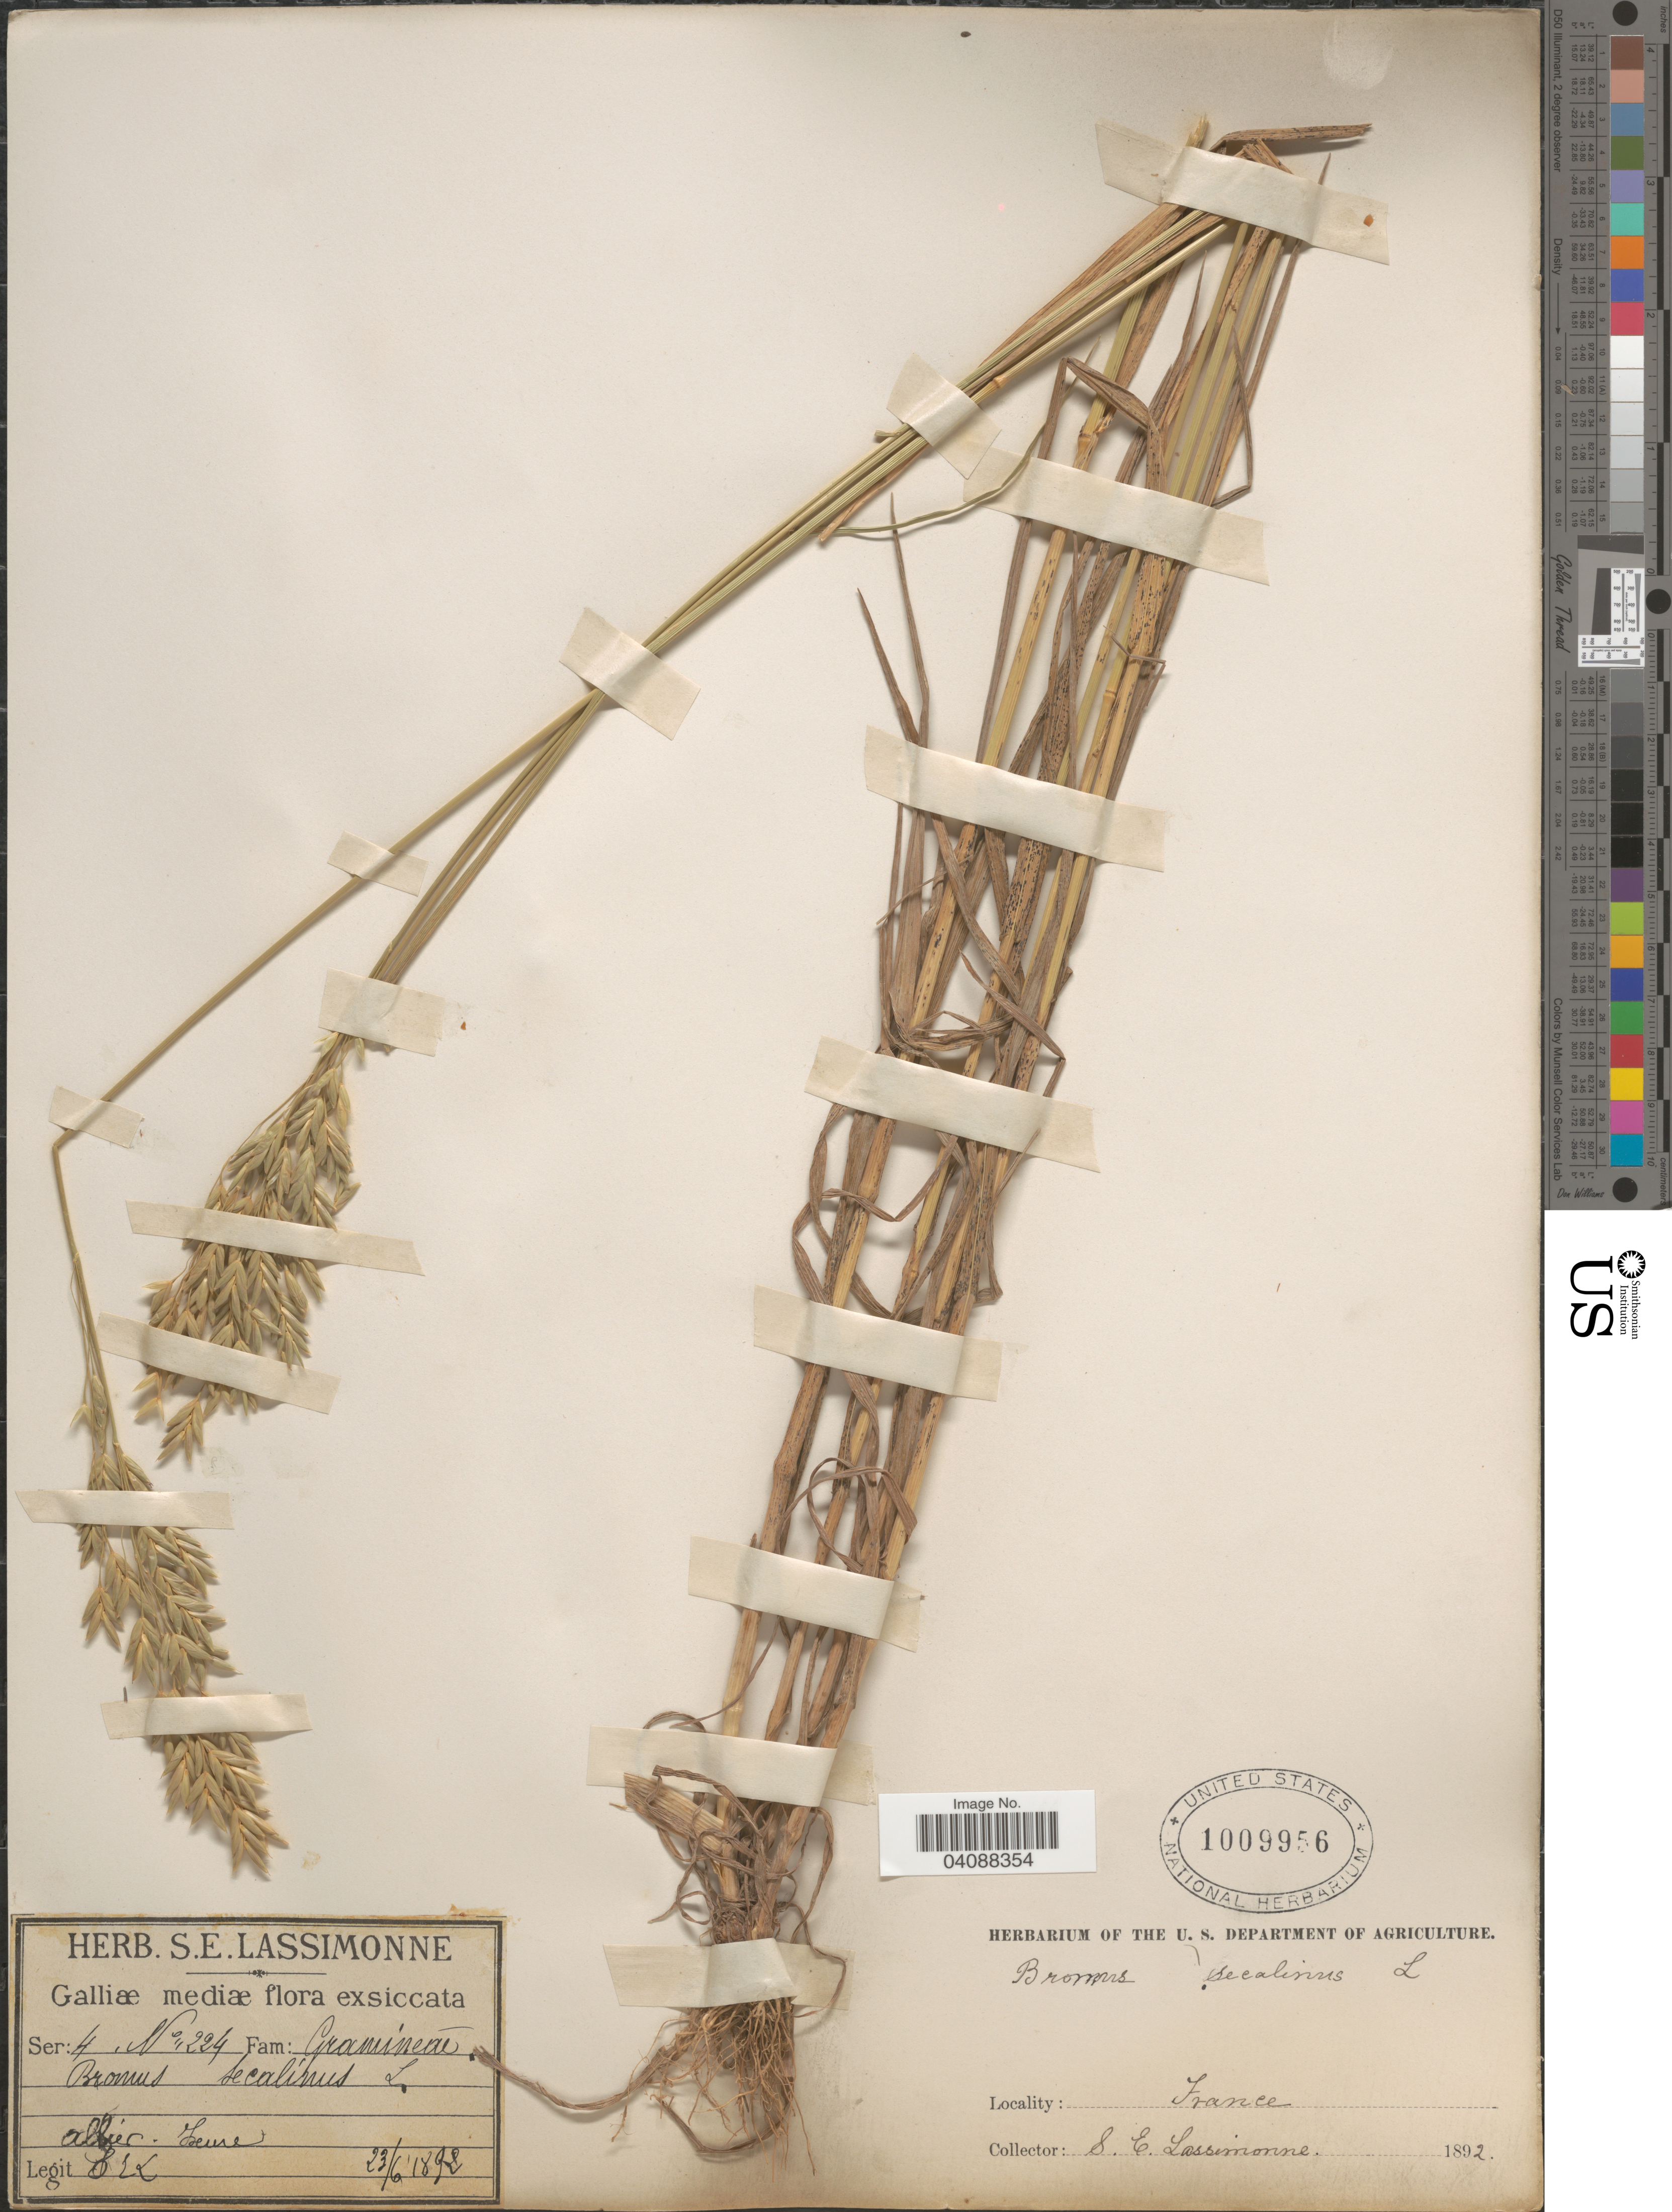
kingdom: Plantae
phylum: Tracheophyta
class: Liliopsida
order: Poales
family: Poaceae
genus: Bromus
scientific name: Bromus secalinus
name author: L.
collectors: S. Lassimonne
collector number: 224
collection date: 1892-06-23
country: France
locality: Galliæ mediæ. Allier - Yzeure.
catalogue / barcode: US 1009956